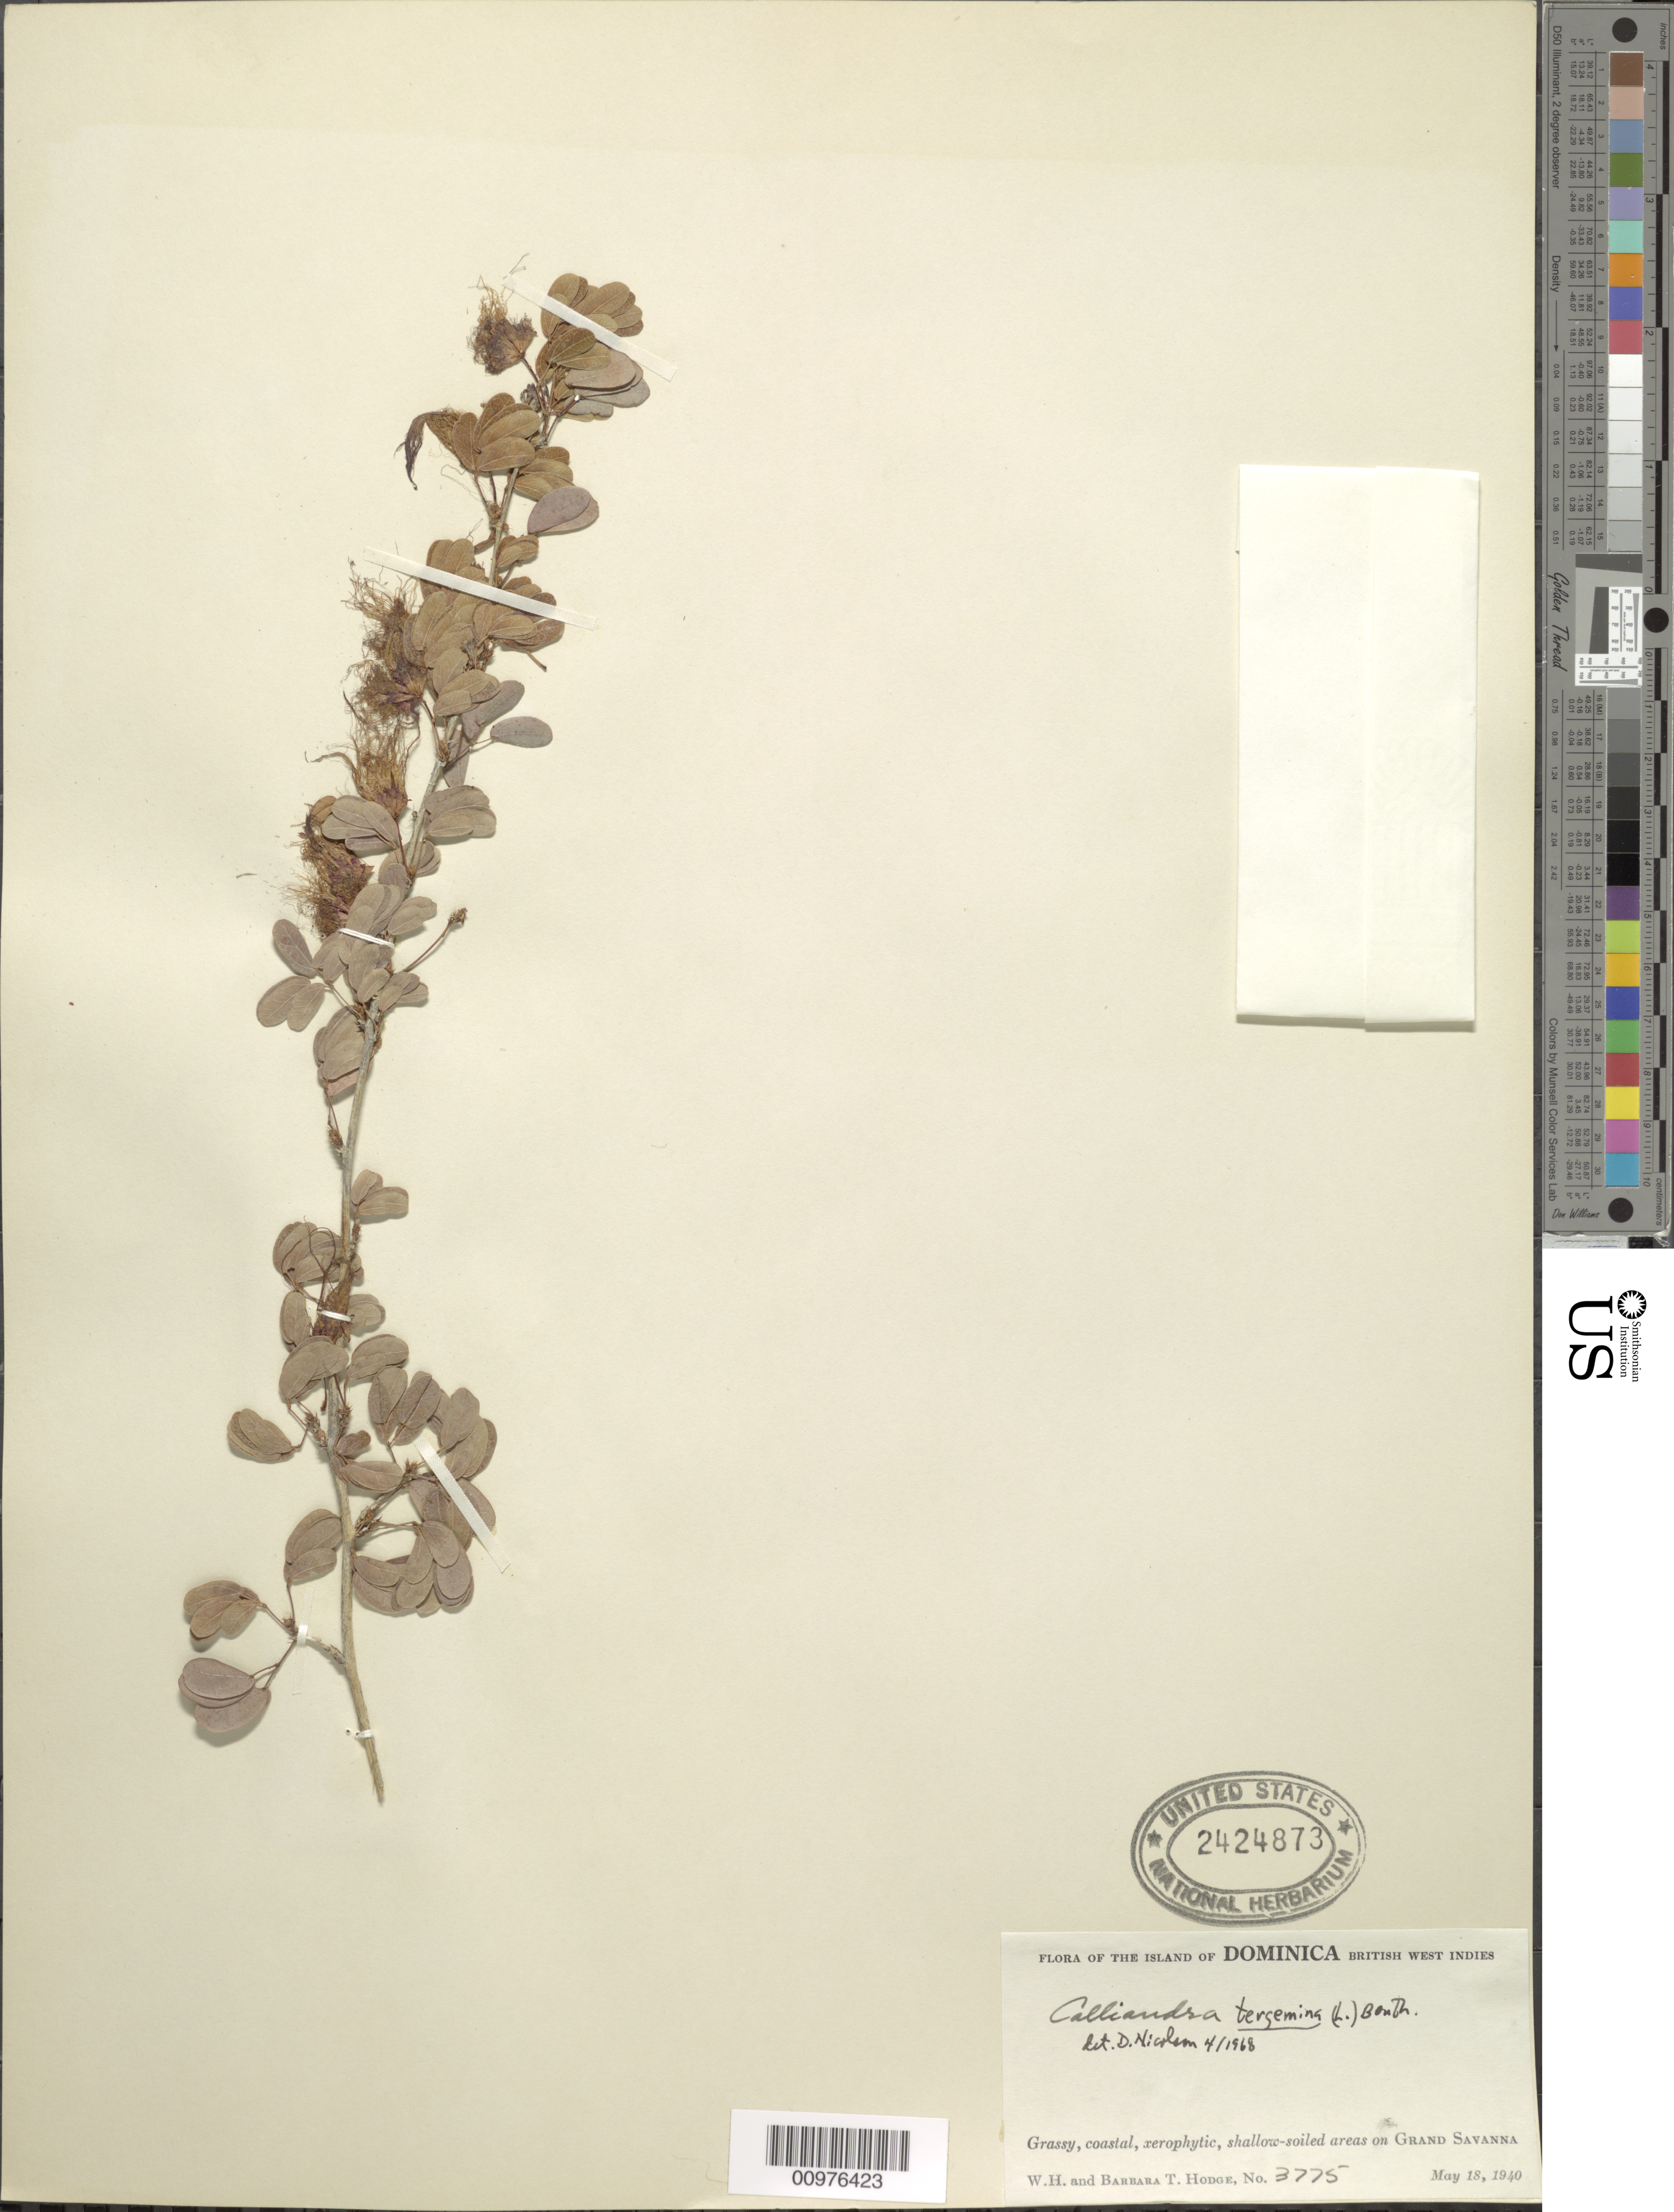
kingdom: Plantae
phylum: Tracheophyta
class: Magnoliopsida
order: Fabales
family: Fabaceae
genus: Calliandra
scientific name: Calliandra tergemina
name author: (L.) Benth.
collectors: W. Hodge & B. Hodge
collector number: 3775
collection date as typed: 18 May 1940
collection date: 1940-05-18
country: Dominica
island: Dominica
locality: Grassy coastal xerophytic shallow soiled areas on Grand Savanna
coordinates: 0 N, 0 E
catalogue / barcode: US 2424873